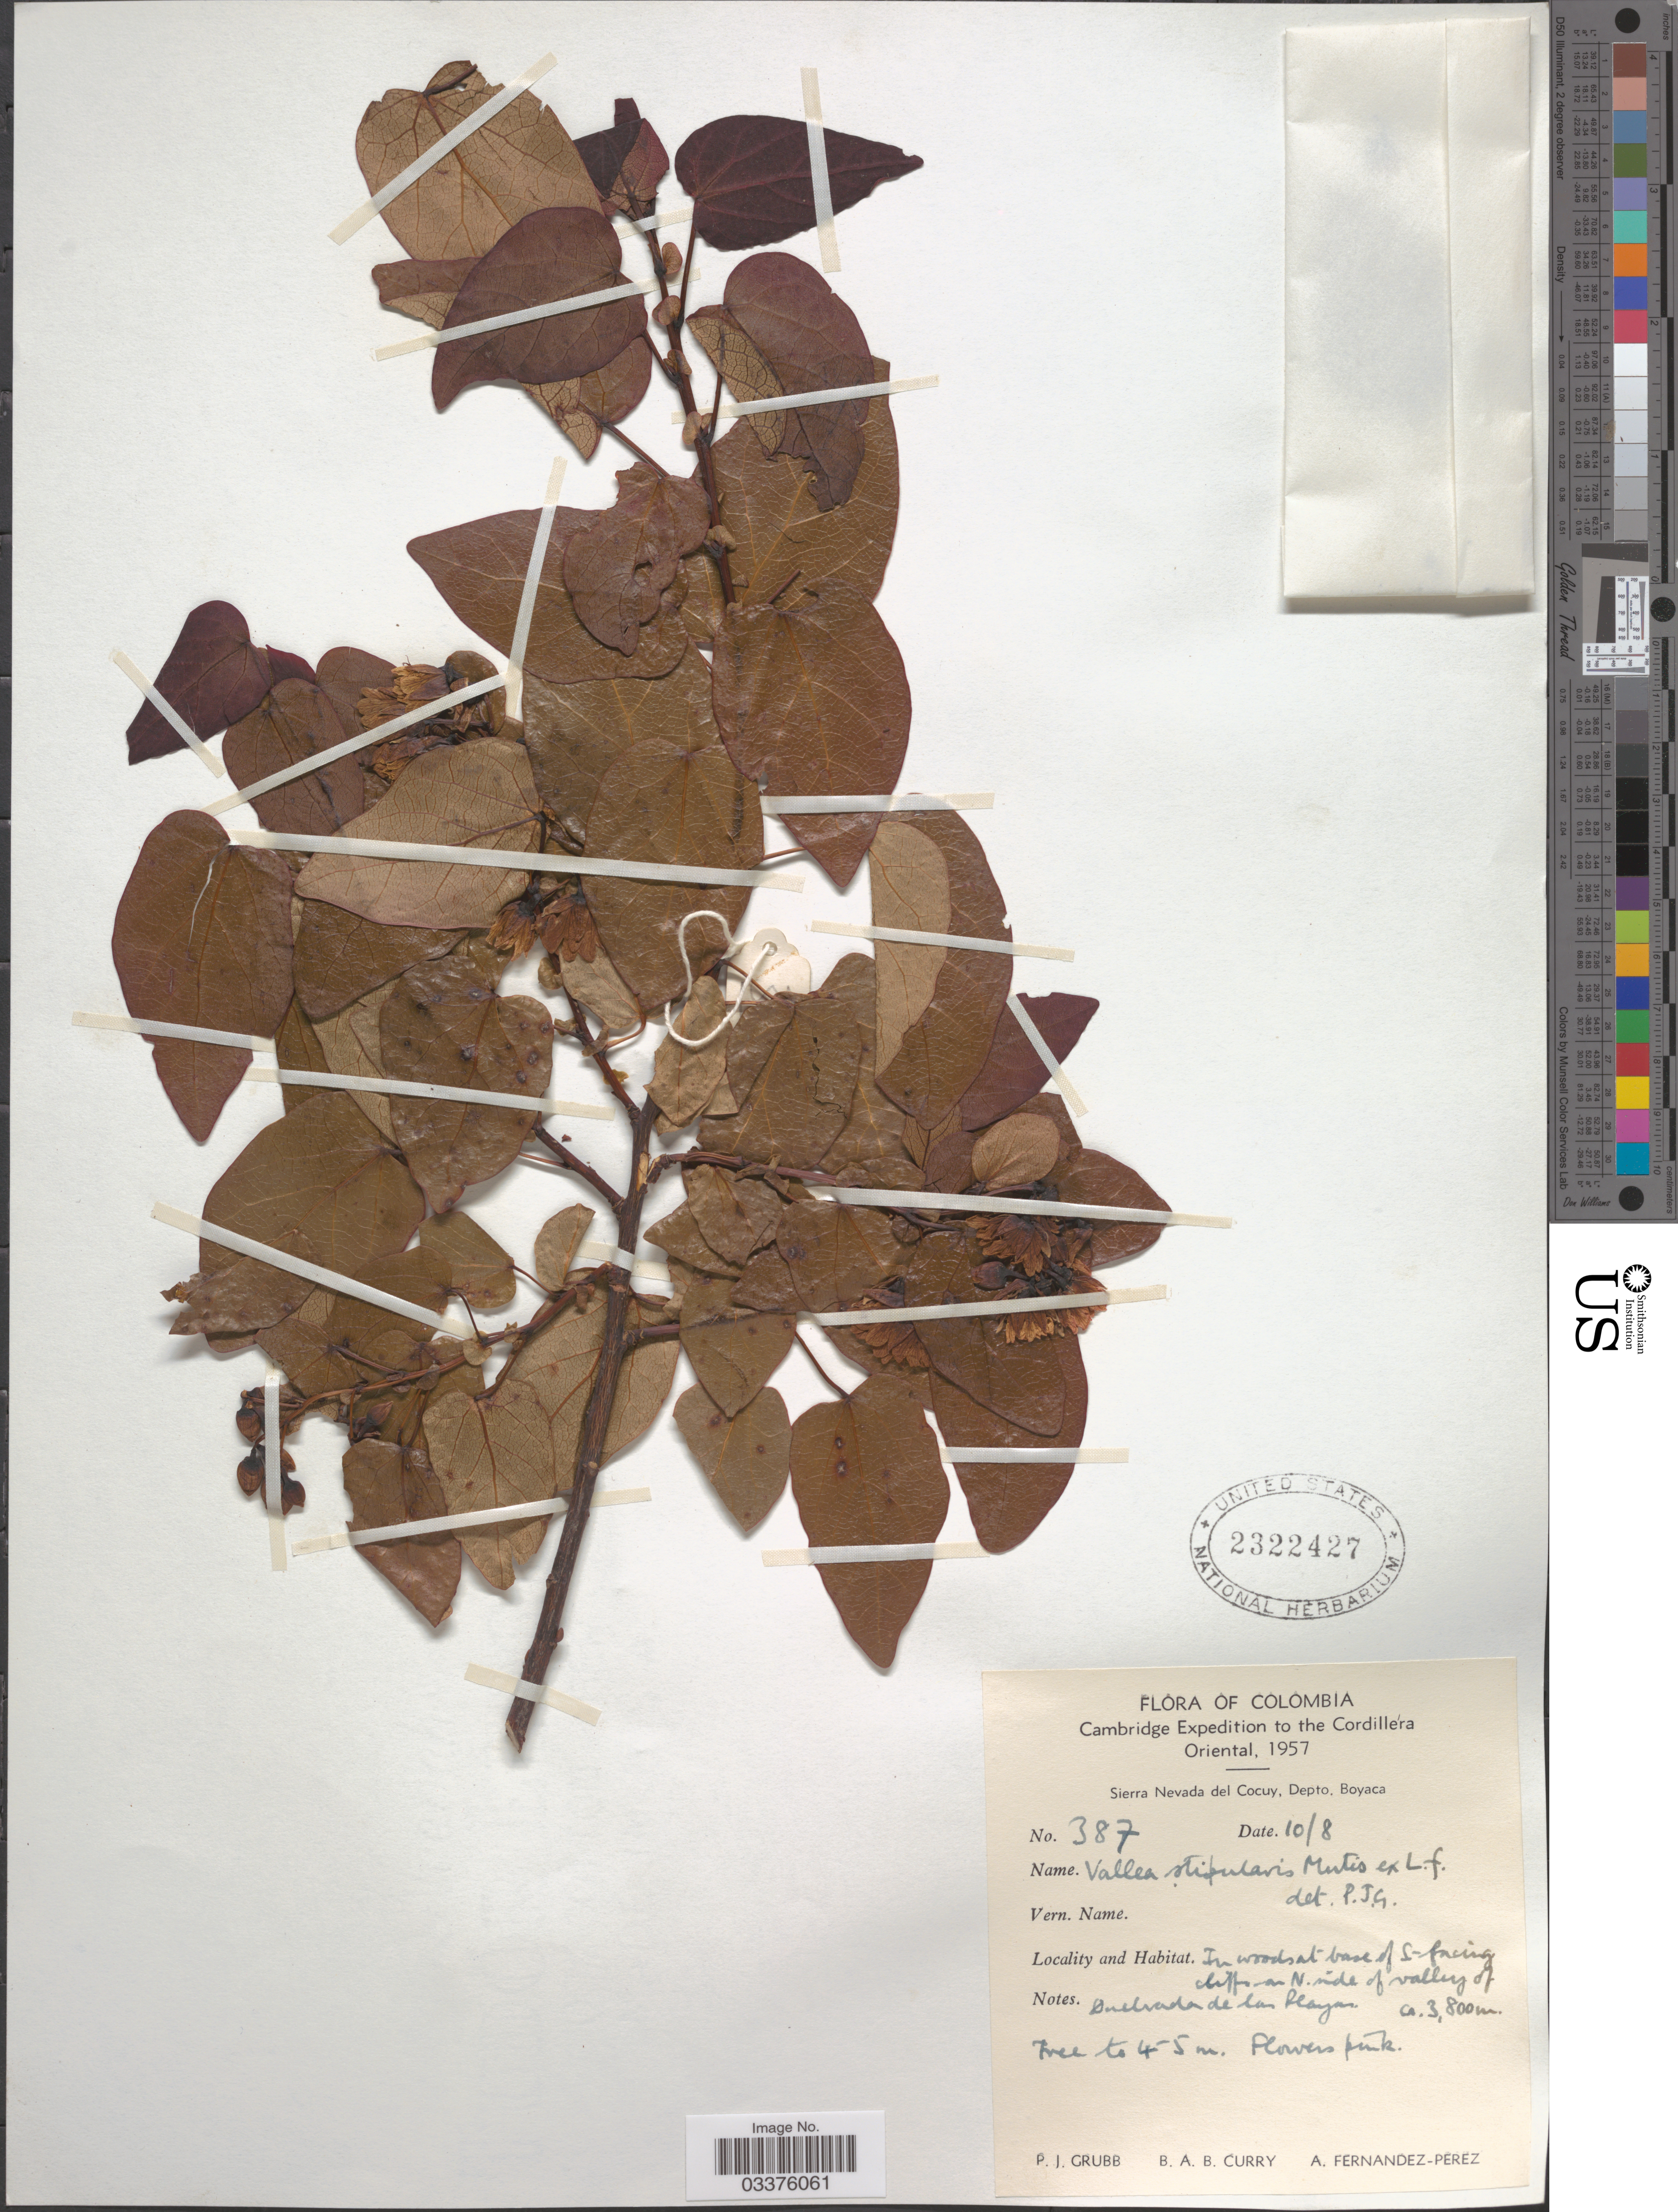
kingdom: Plantae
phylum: Tracheophyta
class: Magnoliopsida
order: Oxalidales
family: Elaeocarpaceae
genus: Vallea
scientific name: Vallea stipularis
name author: L. f.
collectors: P. J. Grubb, B. A. B. Curry & A. Fernández-Pérez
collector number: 387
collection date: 1957-08-10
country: Colombia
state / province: Boyacá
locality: Cordillera Oriental. Sierra Nevada del Cocuy, Depto. Boyaca. In woods at base of S-facing cliffs on N. side of valley of Quebrada de las Playas.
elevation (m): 3800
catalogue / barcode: US 2322427